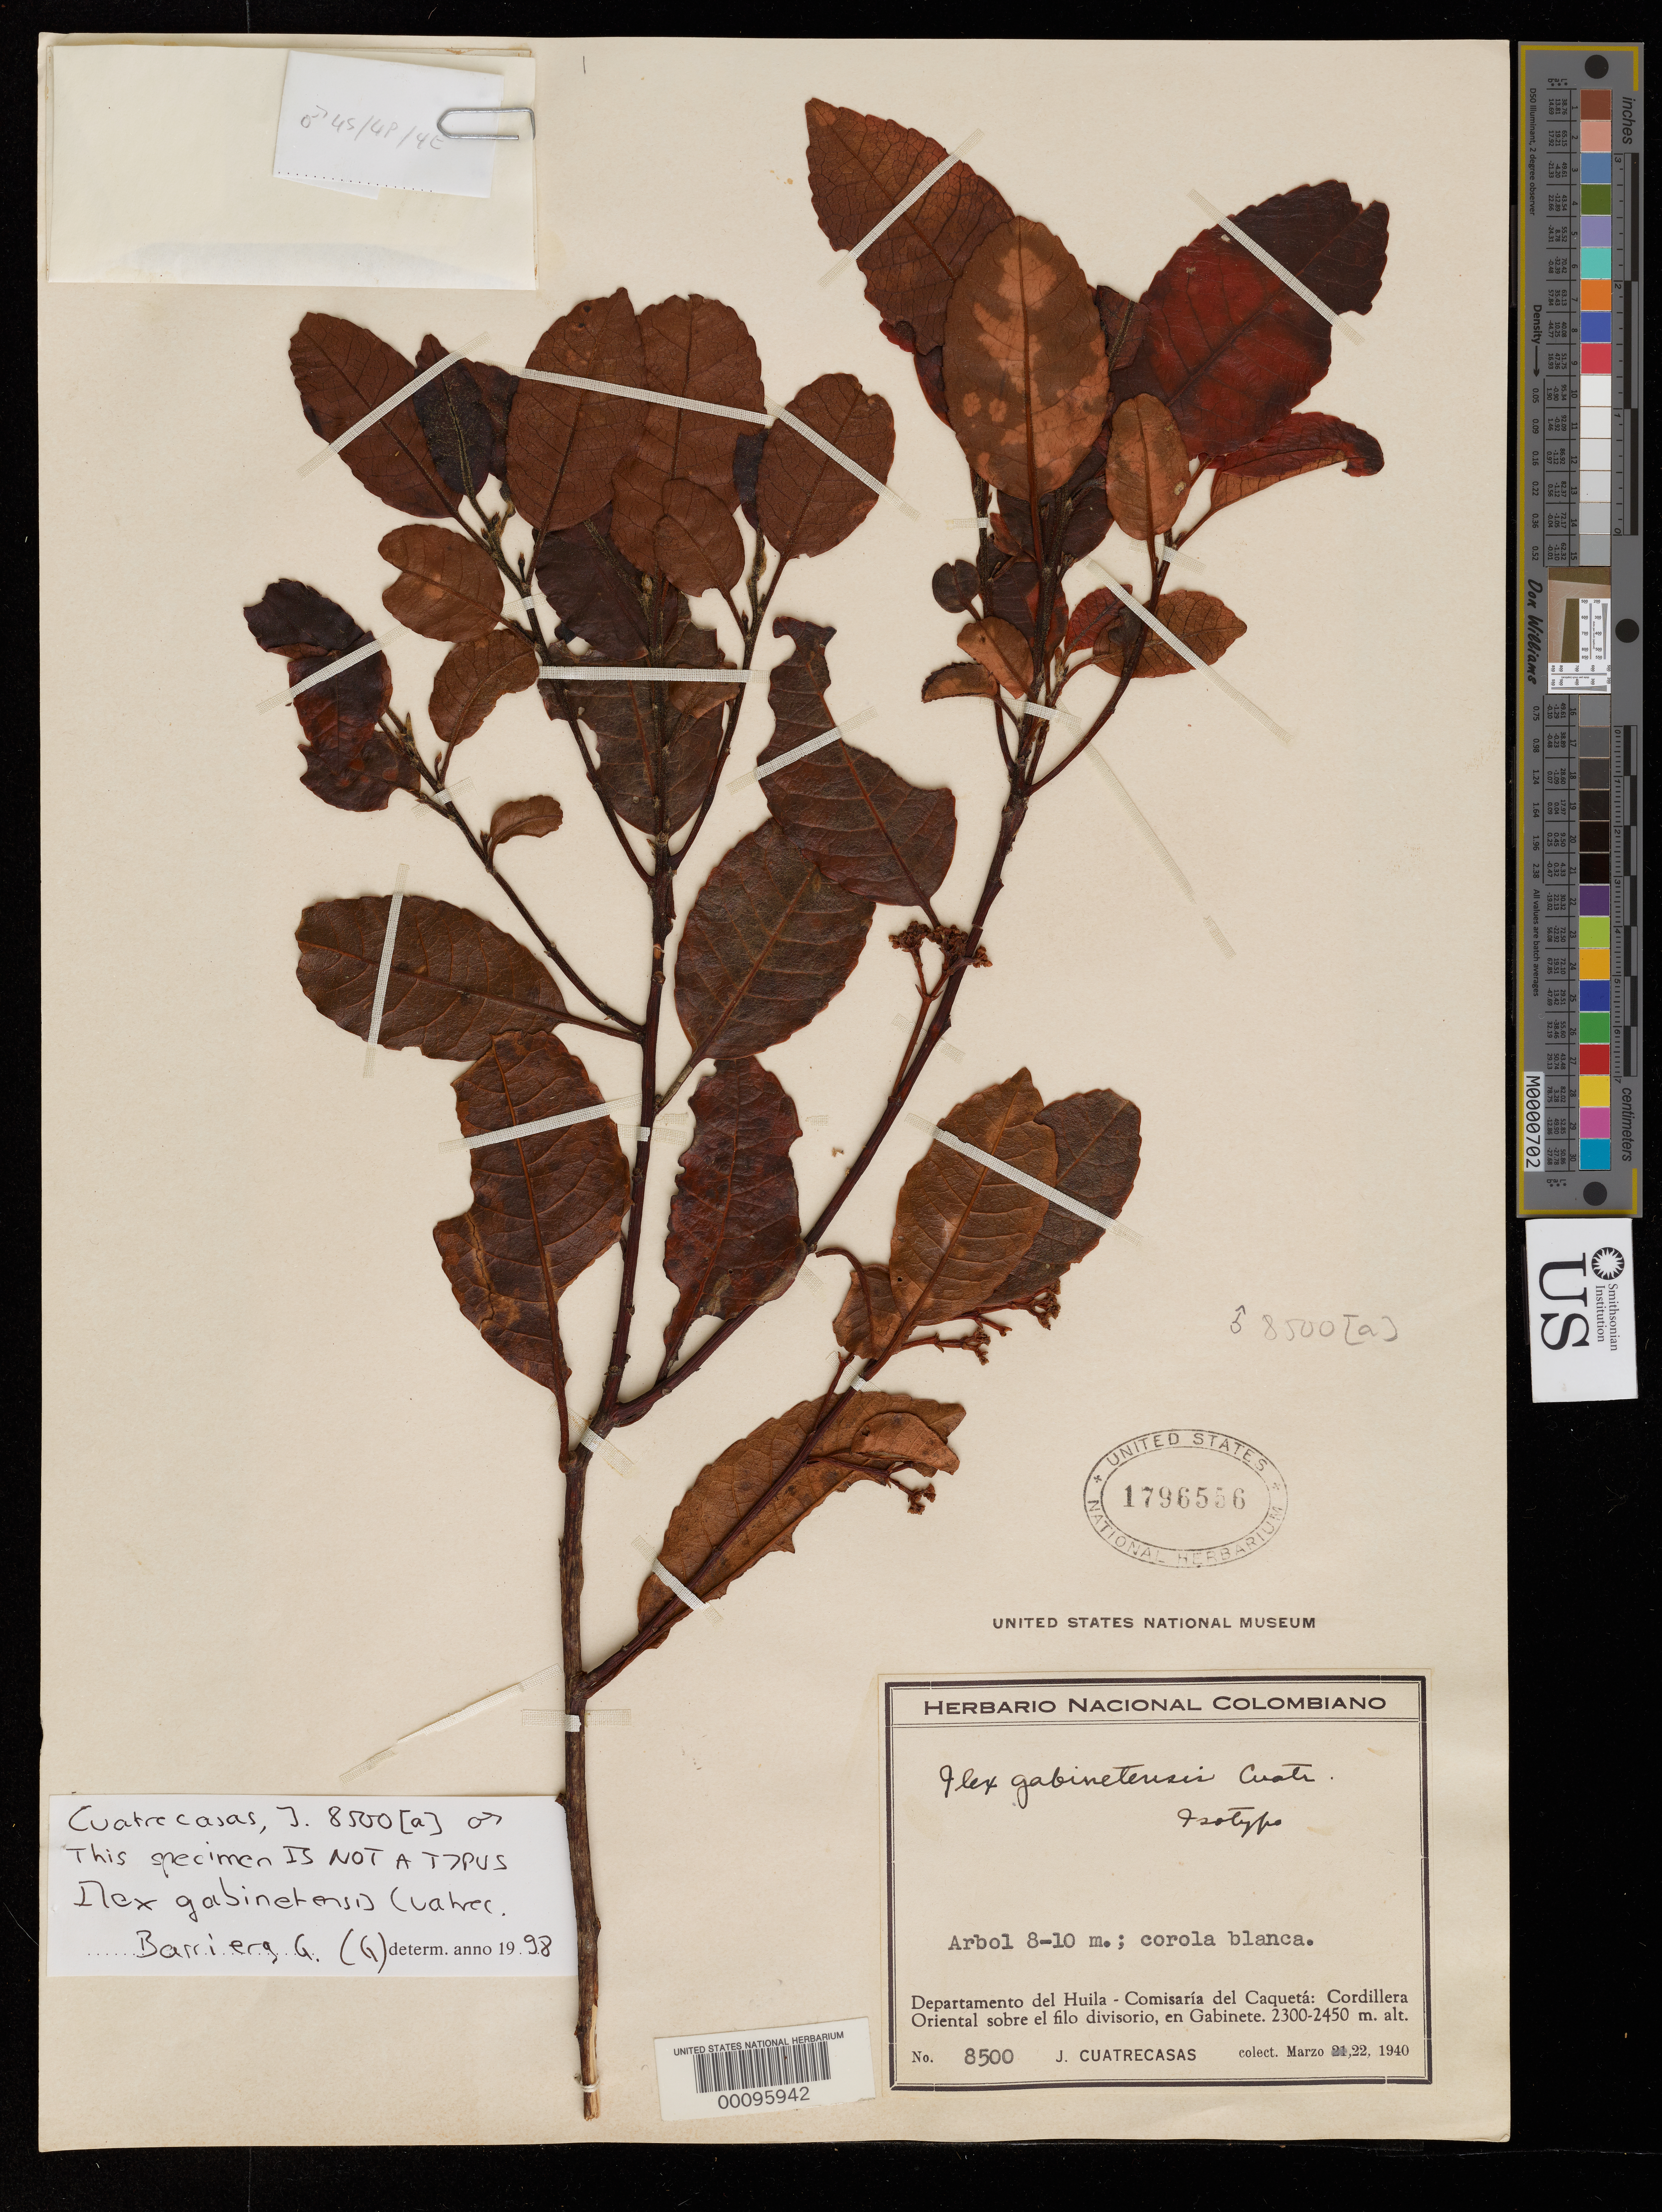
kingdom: Plantae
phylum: Tracheophyta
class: Magnoliopsida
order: Aquifoliales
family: Aquifoliaceae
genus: Ilex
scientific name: Ilex gabinetensis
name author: Cuatrec.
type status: Isotype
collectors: J. Cuatrecasas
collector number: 8500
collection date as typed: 22 Mar 1940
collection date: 1940-03-22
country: Colombia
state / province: Huila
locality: Caqueta, Cordillera Oriental, Gabinete.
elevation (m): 2300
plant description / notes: Barriera states this is not a Type Barriera, G. 2023. Candollea 78(1): 53-78.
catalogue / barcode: US 1796556